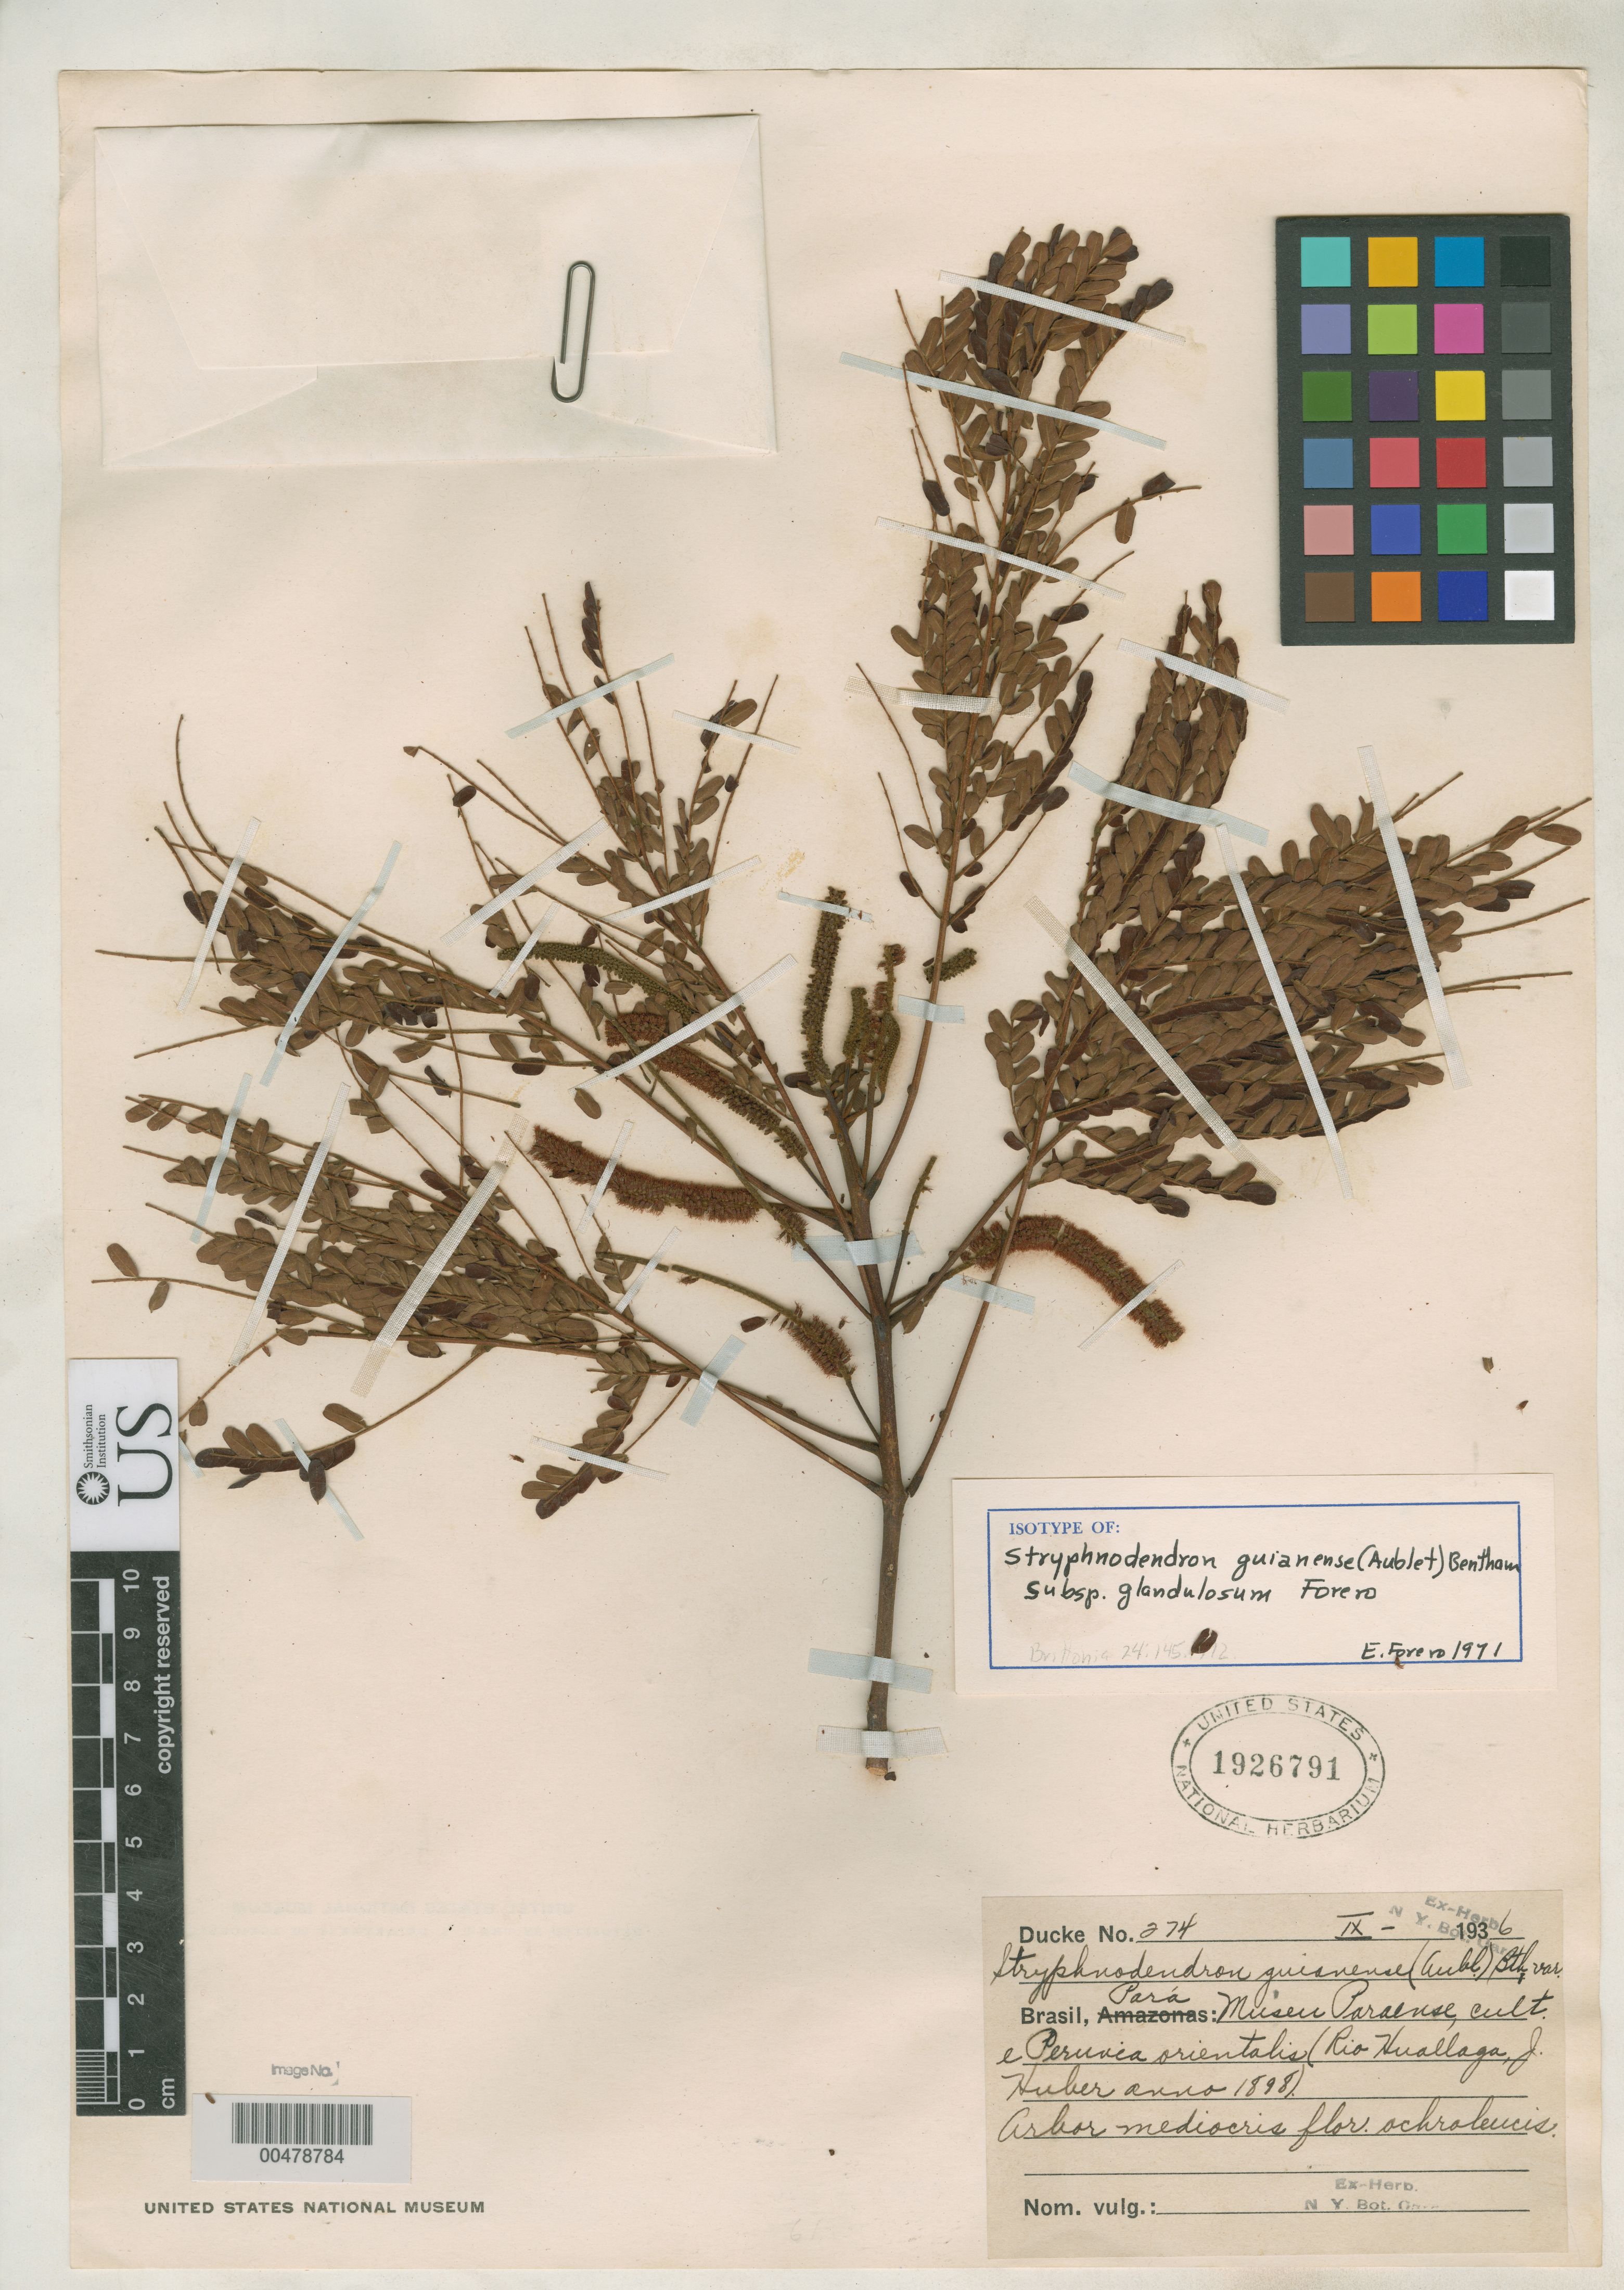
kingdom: Plantae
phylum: Tracheophyta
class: Magnoliopsida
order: Fabales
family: Fabaceae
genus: Stryphnodendron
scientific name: Stryphnodendron guianense subsp. glandulosum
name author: Forero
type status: Isotype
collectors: J. Huber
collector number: Ducke 274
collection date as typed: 1898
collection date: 1898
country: Brazil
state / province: Pará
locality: Rio Huallaga.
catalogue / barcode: US 1926791